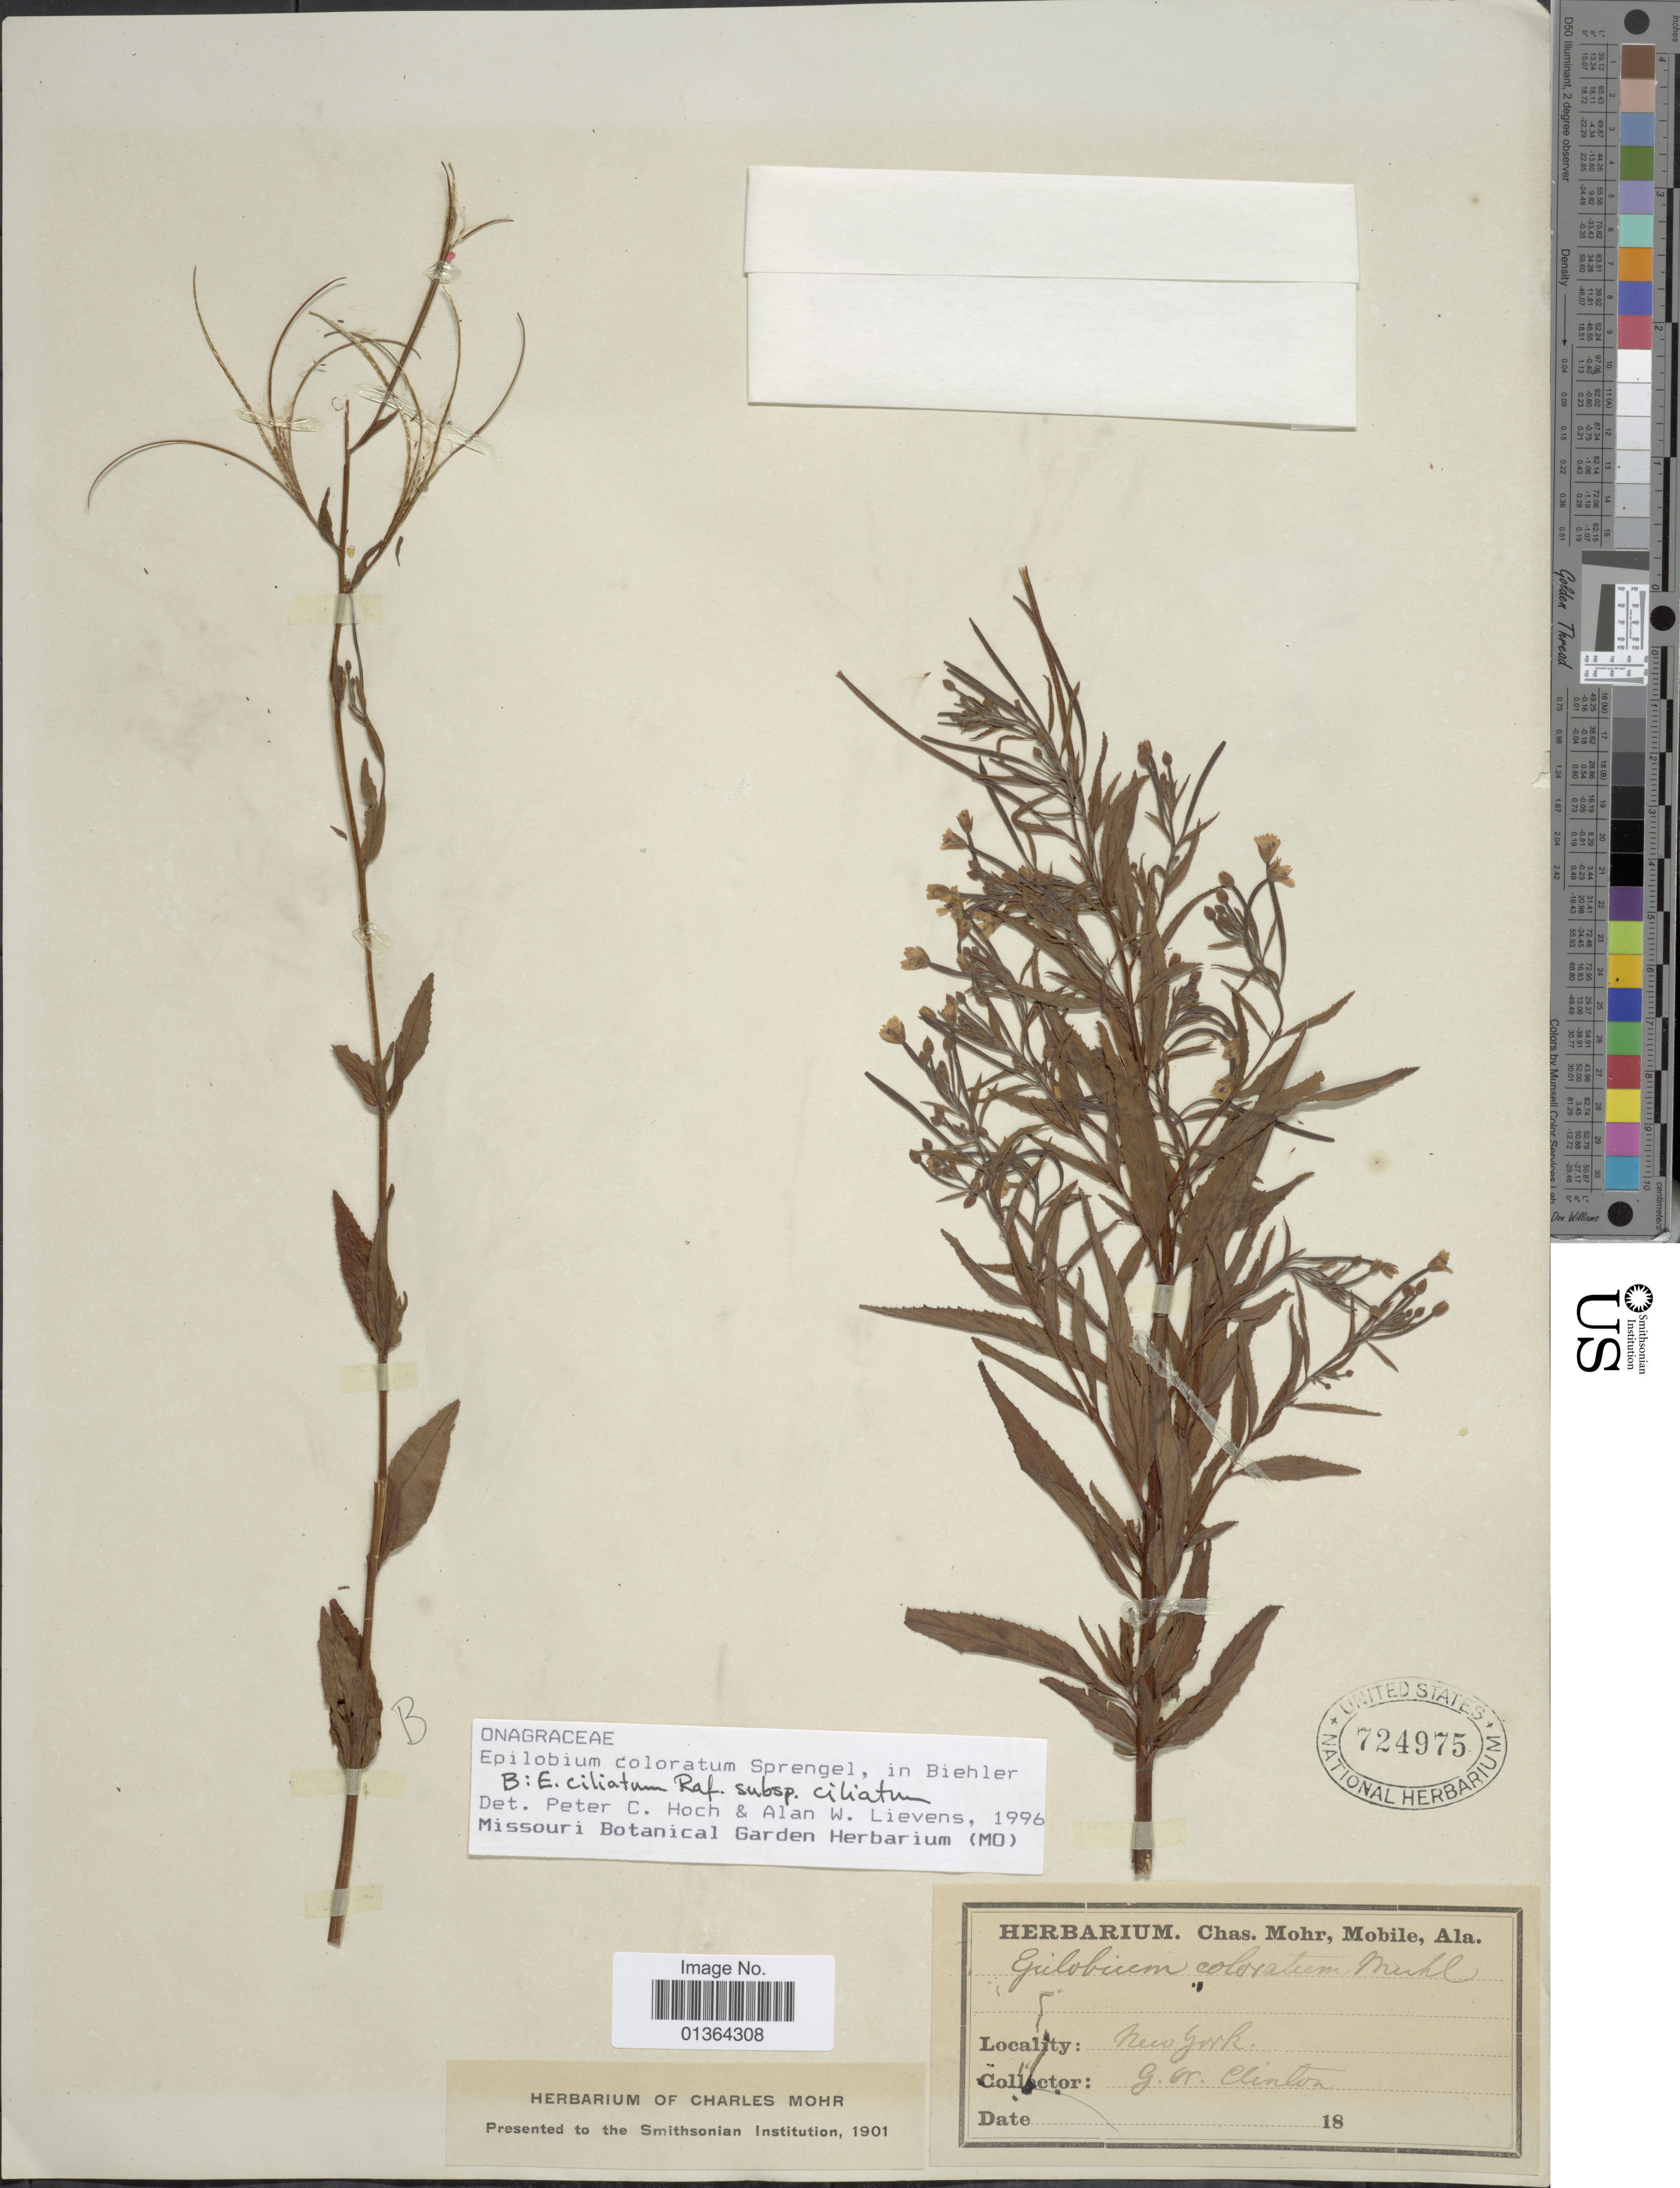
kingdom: Plantae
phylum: Tracheophyta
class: Magnoliopsida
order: Myrtales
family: Onagraceae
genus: Epilobium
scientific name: Epilobium coloratum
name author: Biehler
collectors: G. W. Clinton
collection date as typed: Transcribed d/m/y: //18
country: United States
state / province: New York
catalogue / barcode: US 724975